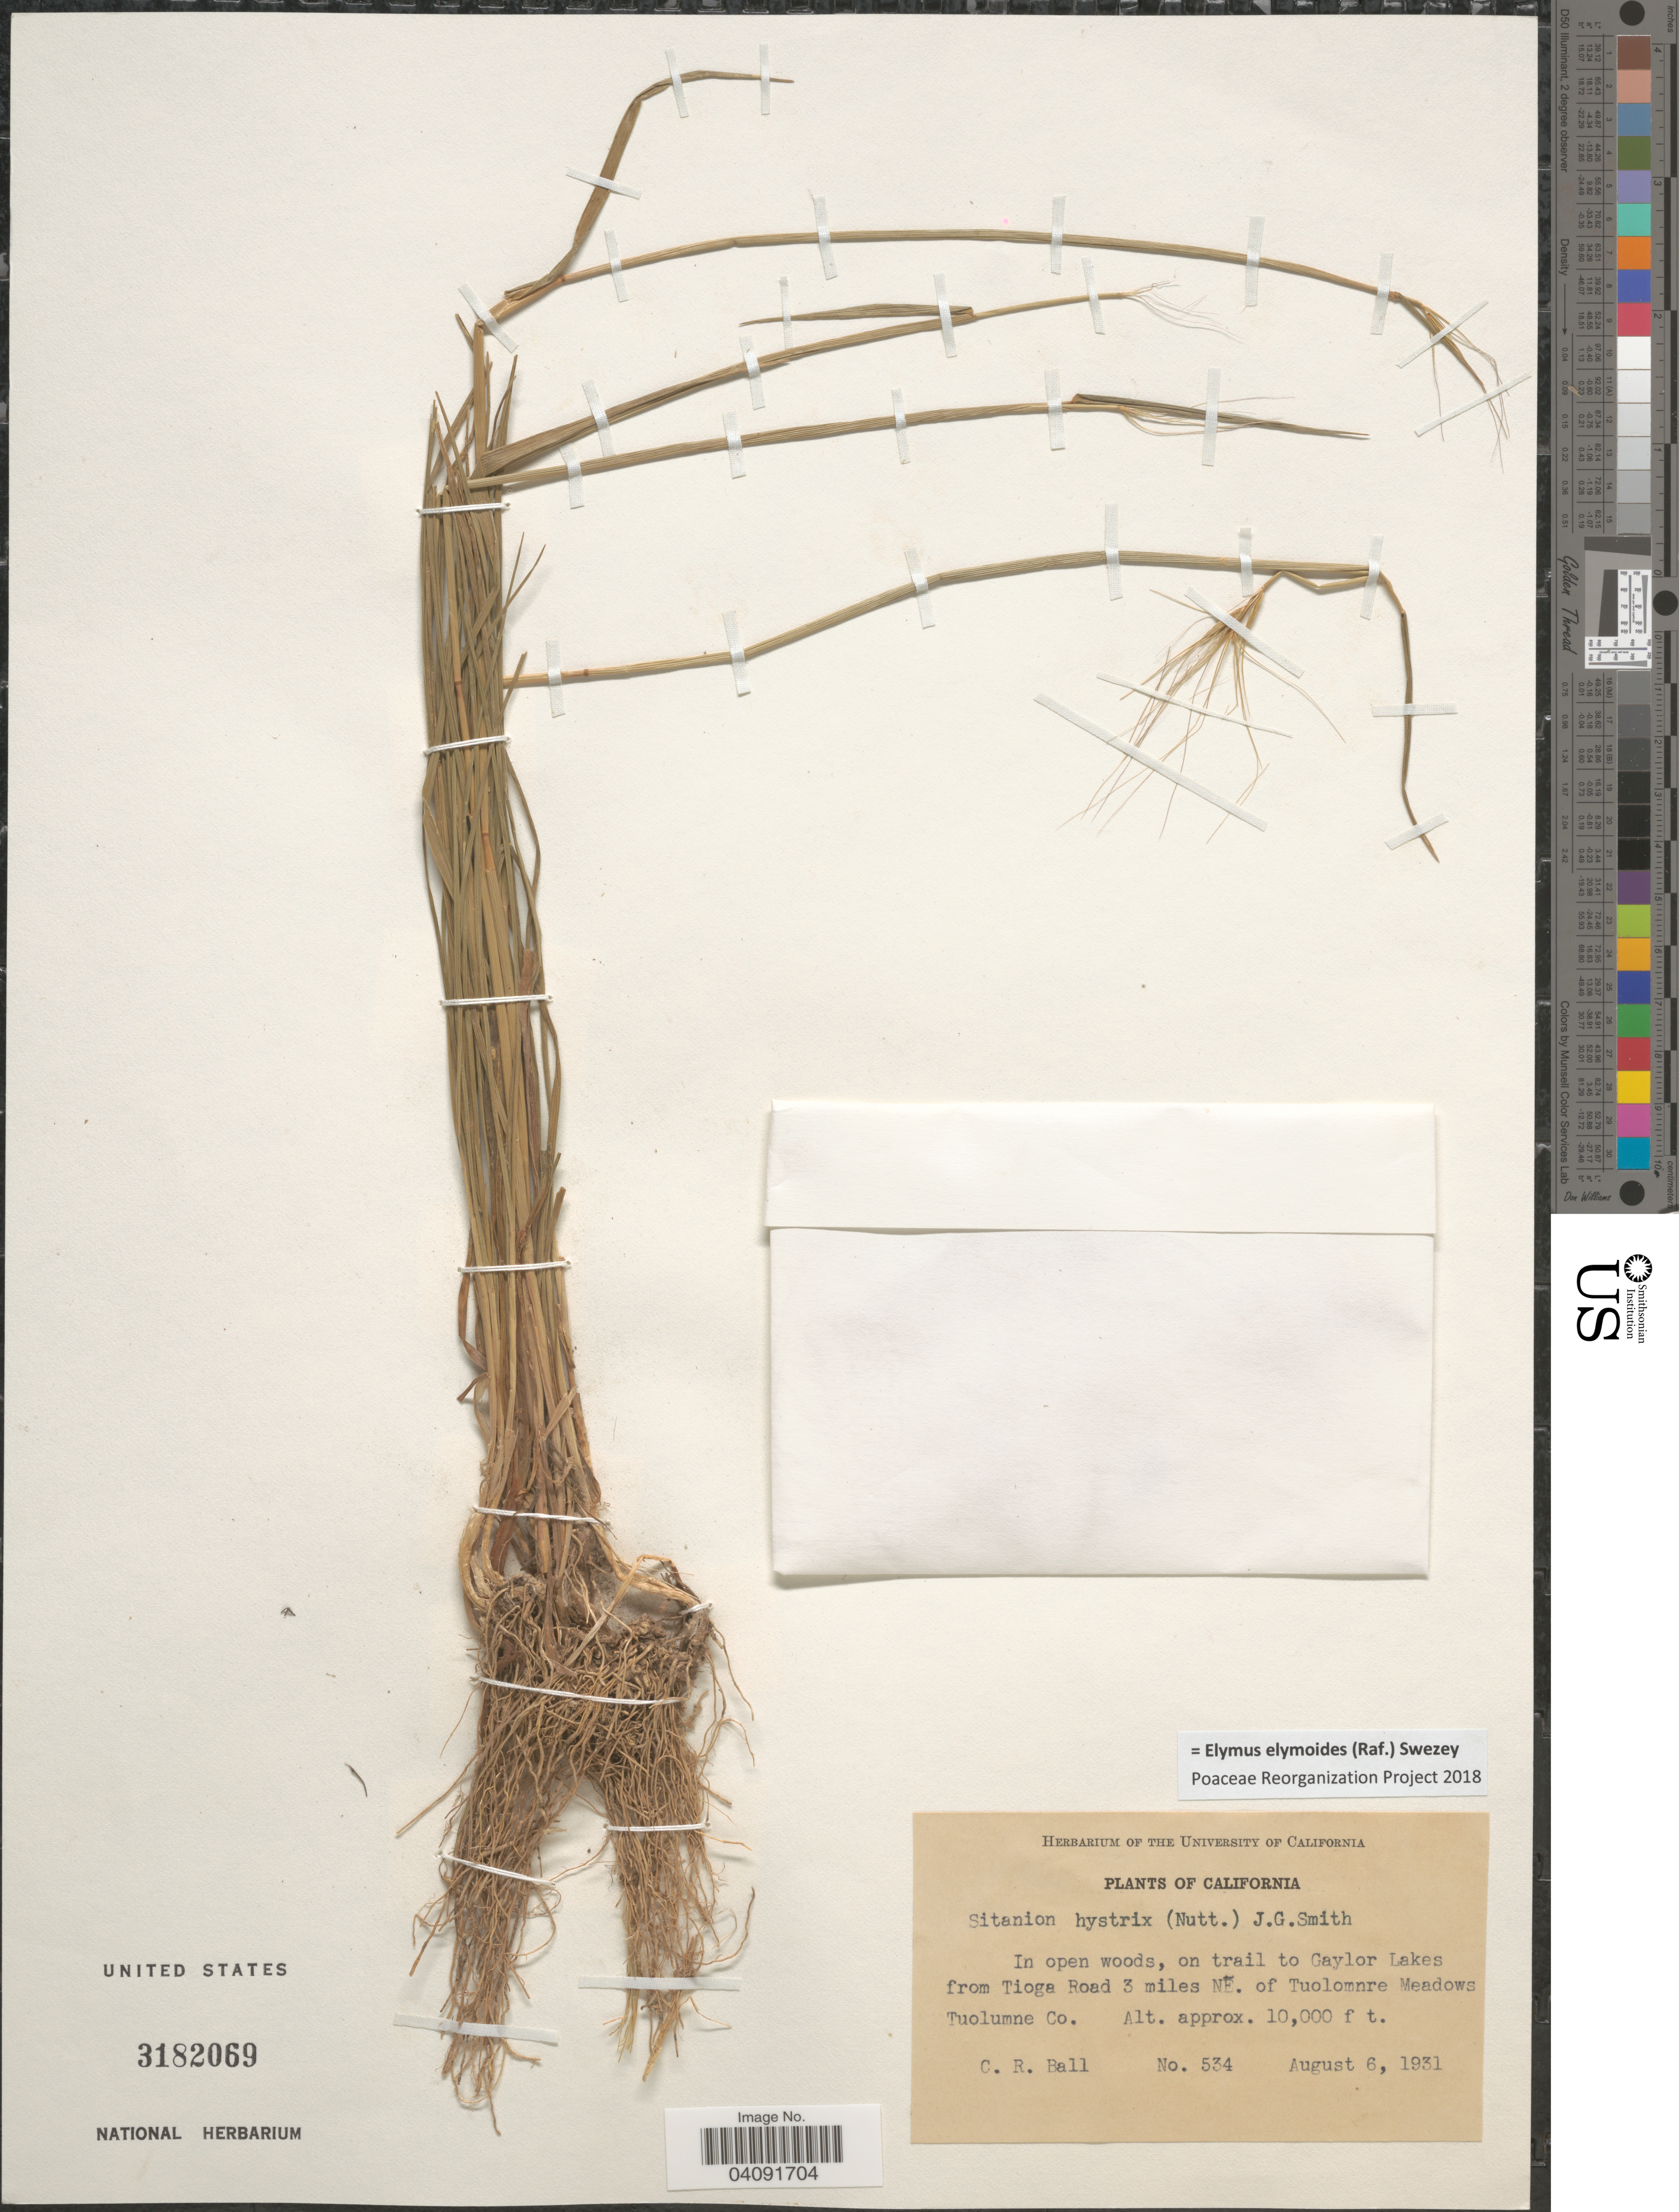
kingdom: Plantae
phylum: Tracheophyta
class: Liliopsida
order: Poales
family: Poaceae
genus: Elymus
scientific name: Elymus elymoides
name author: (Raf.) Swezey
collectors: C. R. Ball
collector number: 534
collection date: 1931-08-06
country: United States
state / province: California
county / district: Tuolumne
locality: In open woods, on trail to Gaylor Lakes from Tioga Road 3 miles NE. of Tuolomnre Meadows. Tuolumne Co.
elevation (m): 3048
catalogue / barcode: US 3182069